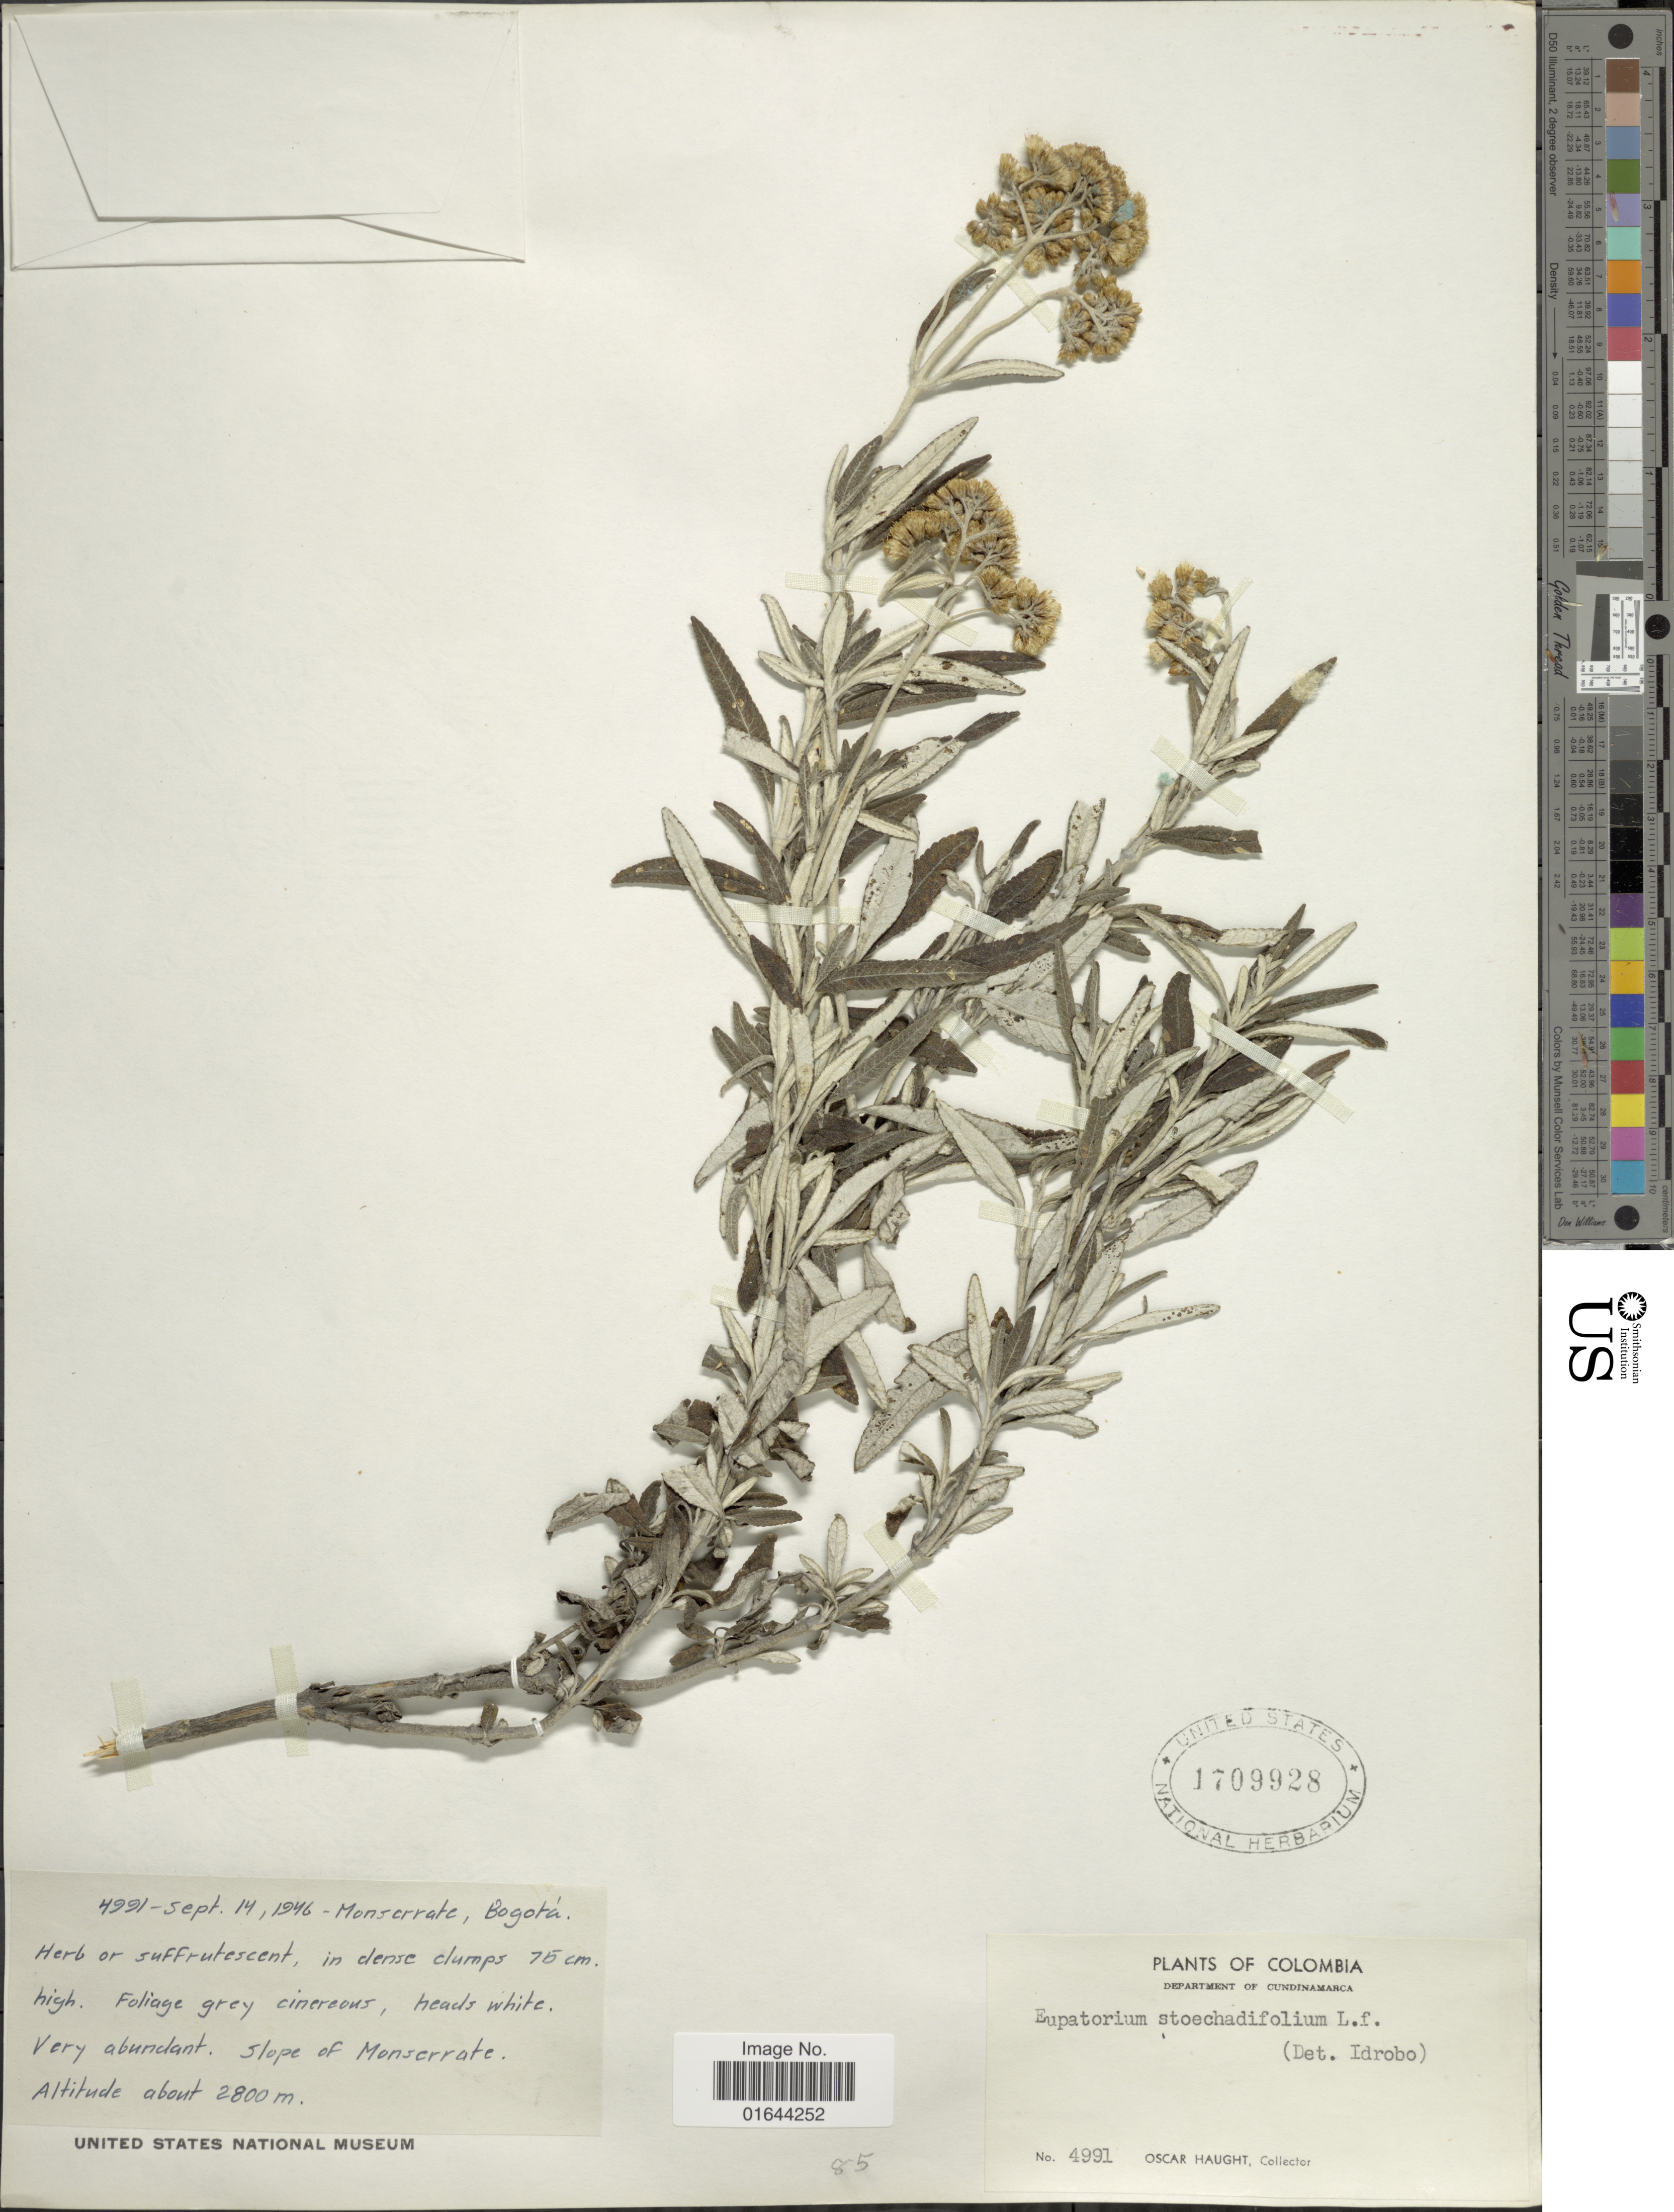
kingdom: Plantae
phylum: Tracheophyta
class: Magnoliopsida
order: Asterales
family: Asteraceae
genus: Lourteigia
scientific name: Lourteigia stoechadifolia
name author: (L. f.) R.M. King & H. Rob.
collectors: O. Haught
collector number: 4991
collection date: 1946-09-14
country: Colombia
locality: Department of Cundinamarca. Monserrate , Bogota.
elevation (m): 2800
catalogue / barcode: US 1709928